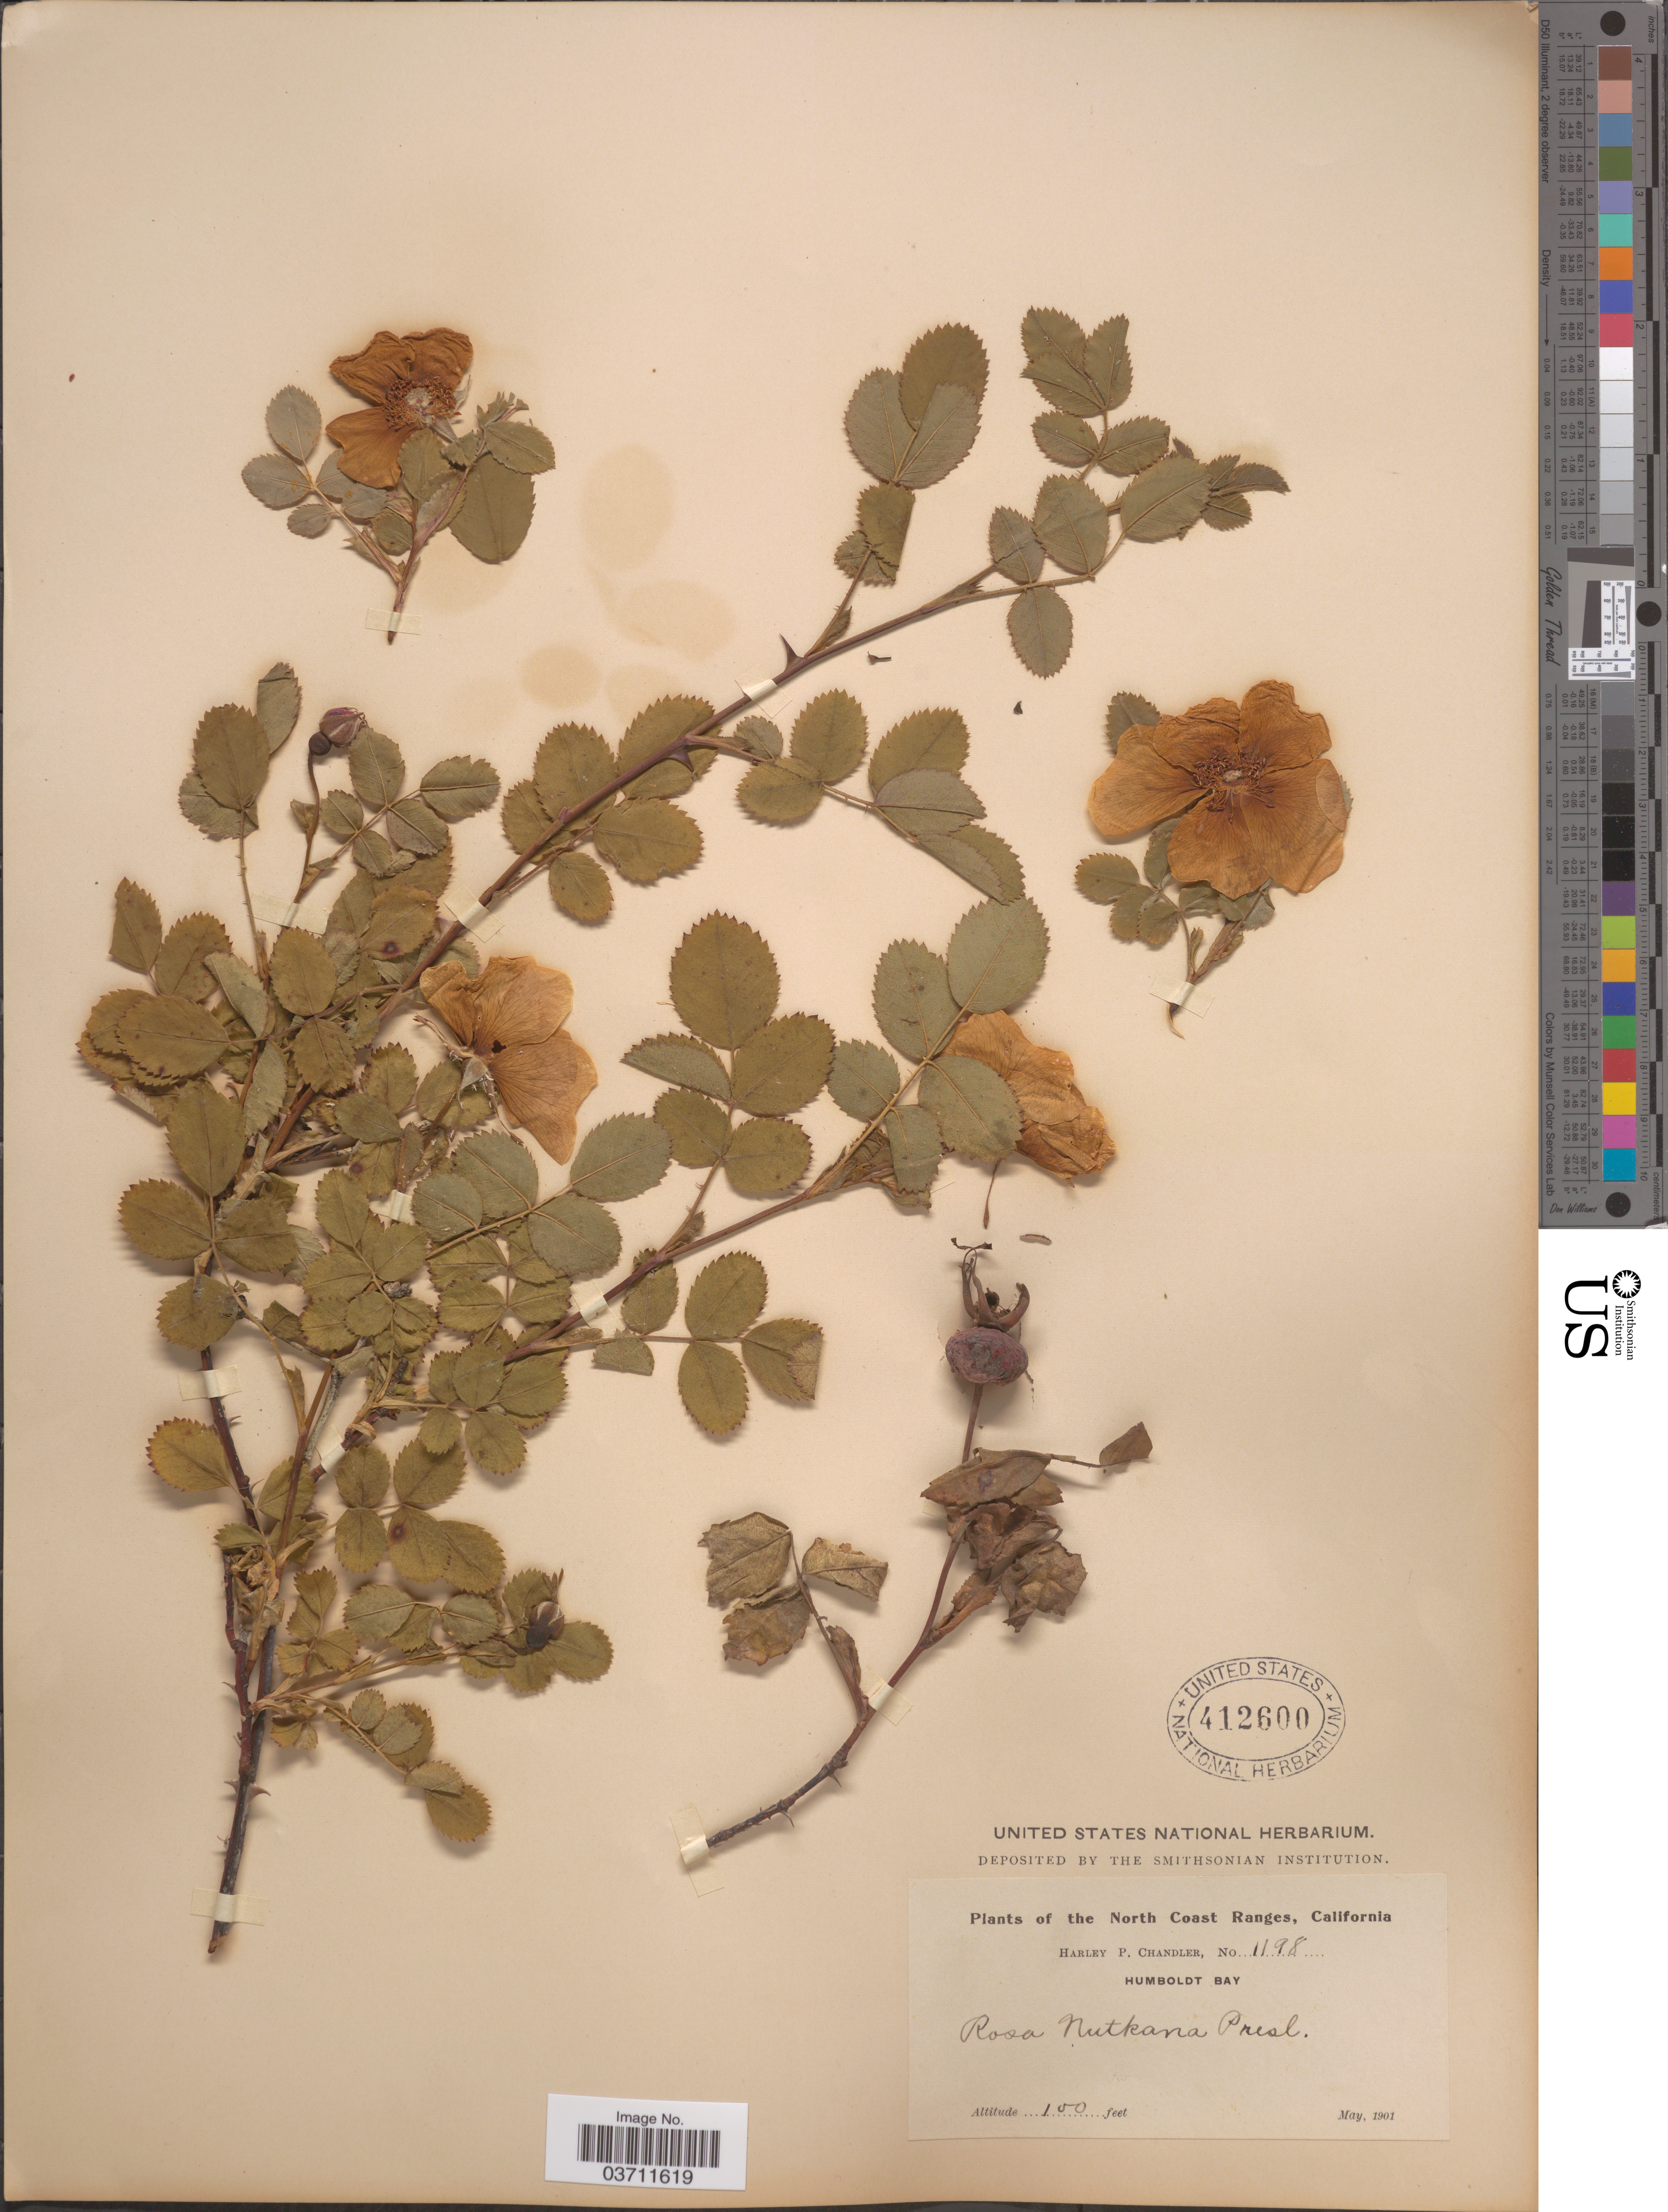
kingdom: Plantae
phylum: Tracheophyta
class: Magnoliopsida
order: Rosales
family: Rosaceae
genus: Rosa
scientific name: Rosa nutkana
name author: C. Presl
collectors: H. Chandler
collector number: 1198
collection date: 1901-05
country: United States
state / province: California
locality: The North Coast Ranges. Humboldt Bay.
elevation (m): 30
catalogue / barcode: US 412600